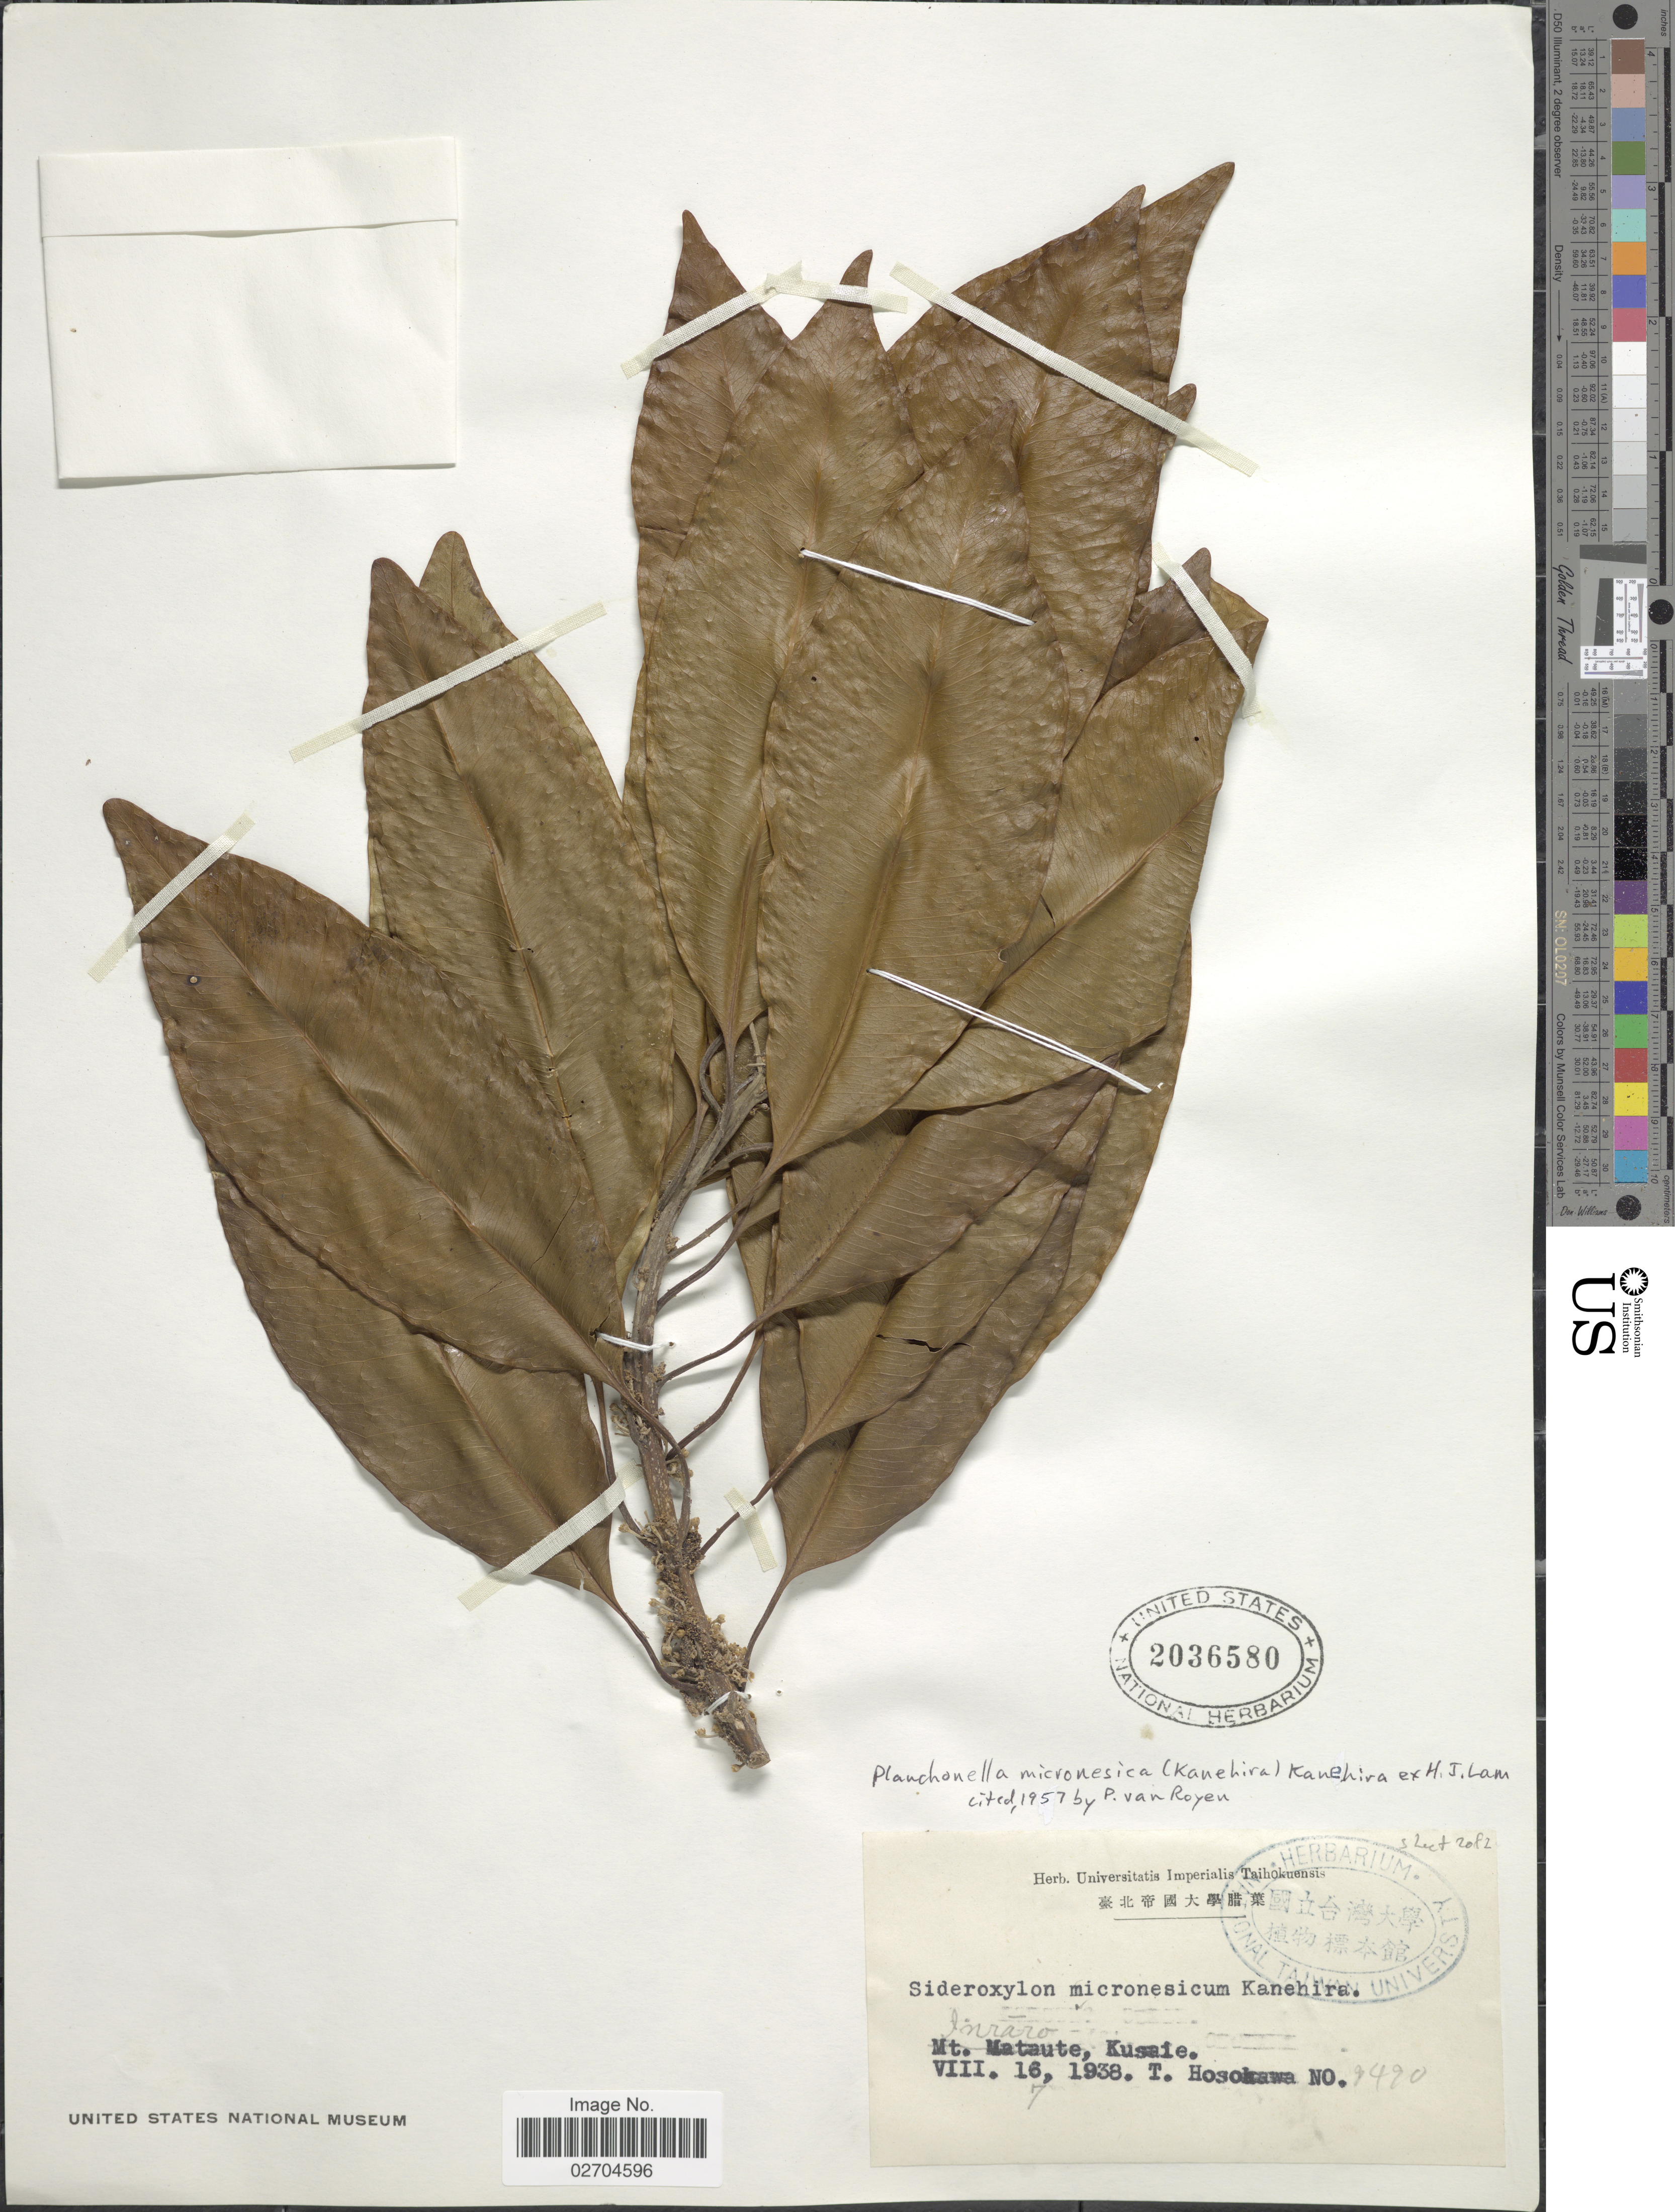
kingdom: Plantae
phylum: Tracheophyta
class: Magnoliopsida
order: Ericales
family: Sapotaceae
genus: Planchonella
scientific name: Planchonella micronesica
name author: (Kaneh.) Kaneh. ex H.J. Lam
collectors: T. Hosokawa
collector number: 7490*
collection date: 1938-08-17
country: Micronesia, Federated States of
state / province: Kosrae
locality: Inraro, Kusaie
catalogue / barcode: US 2036580